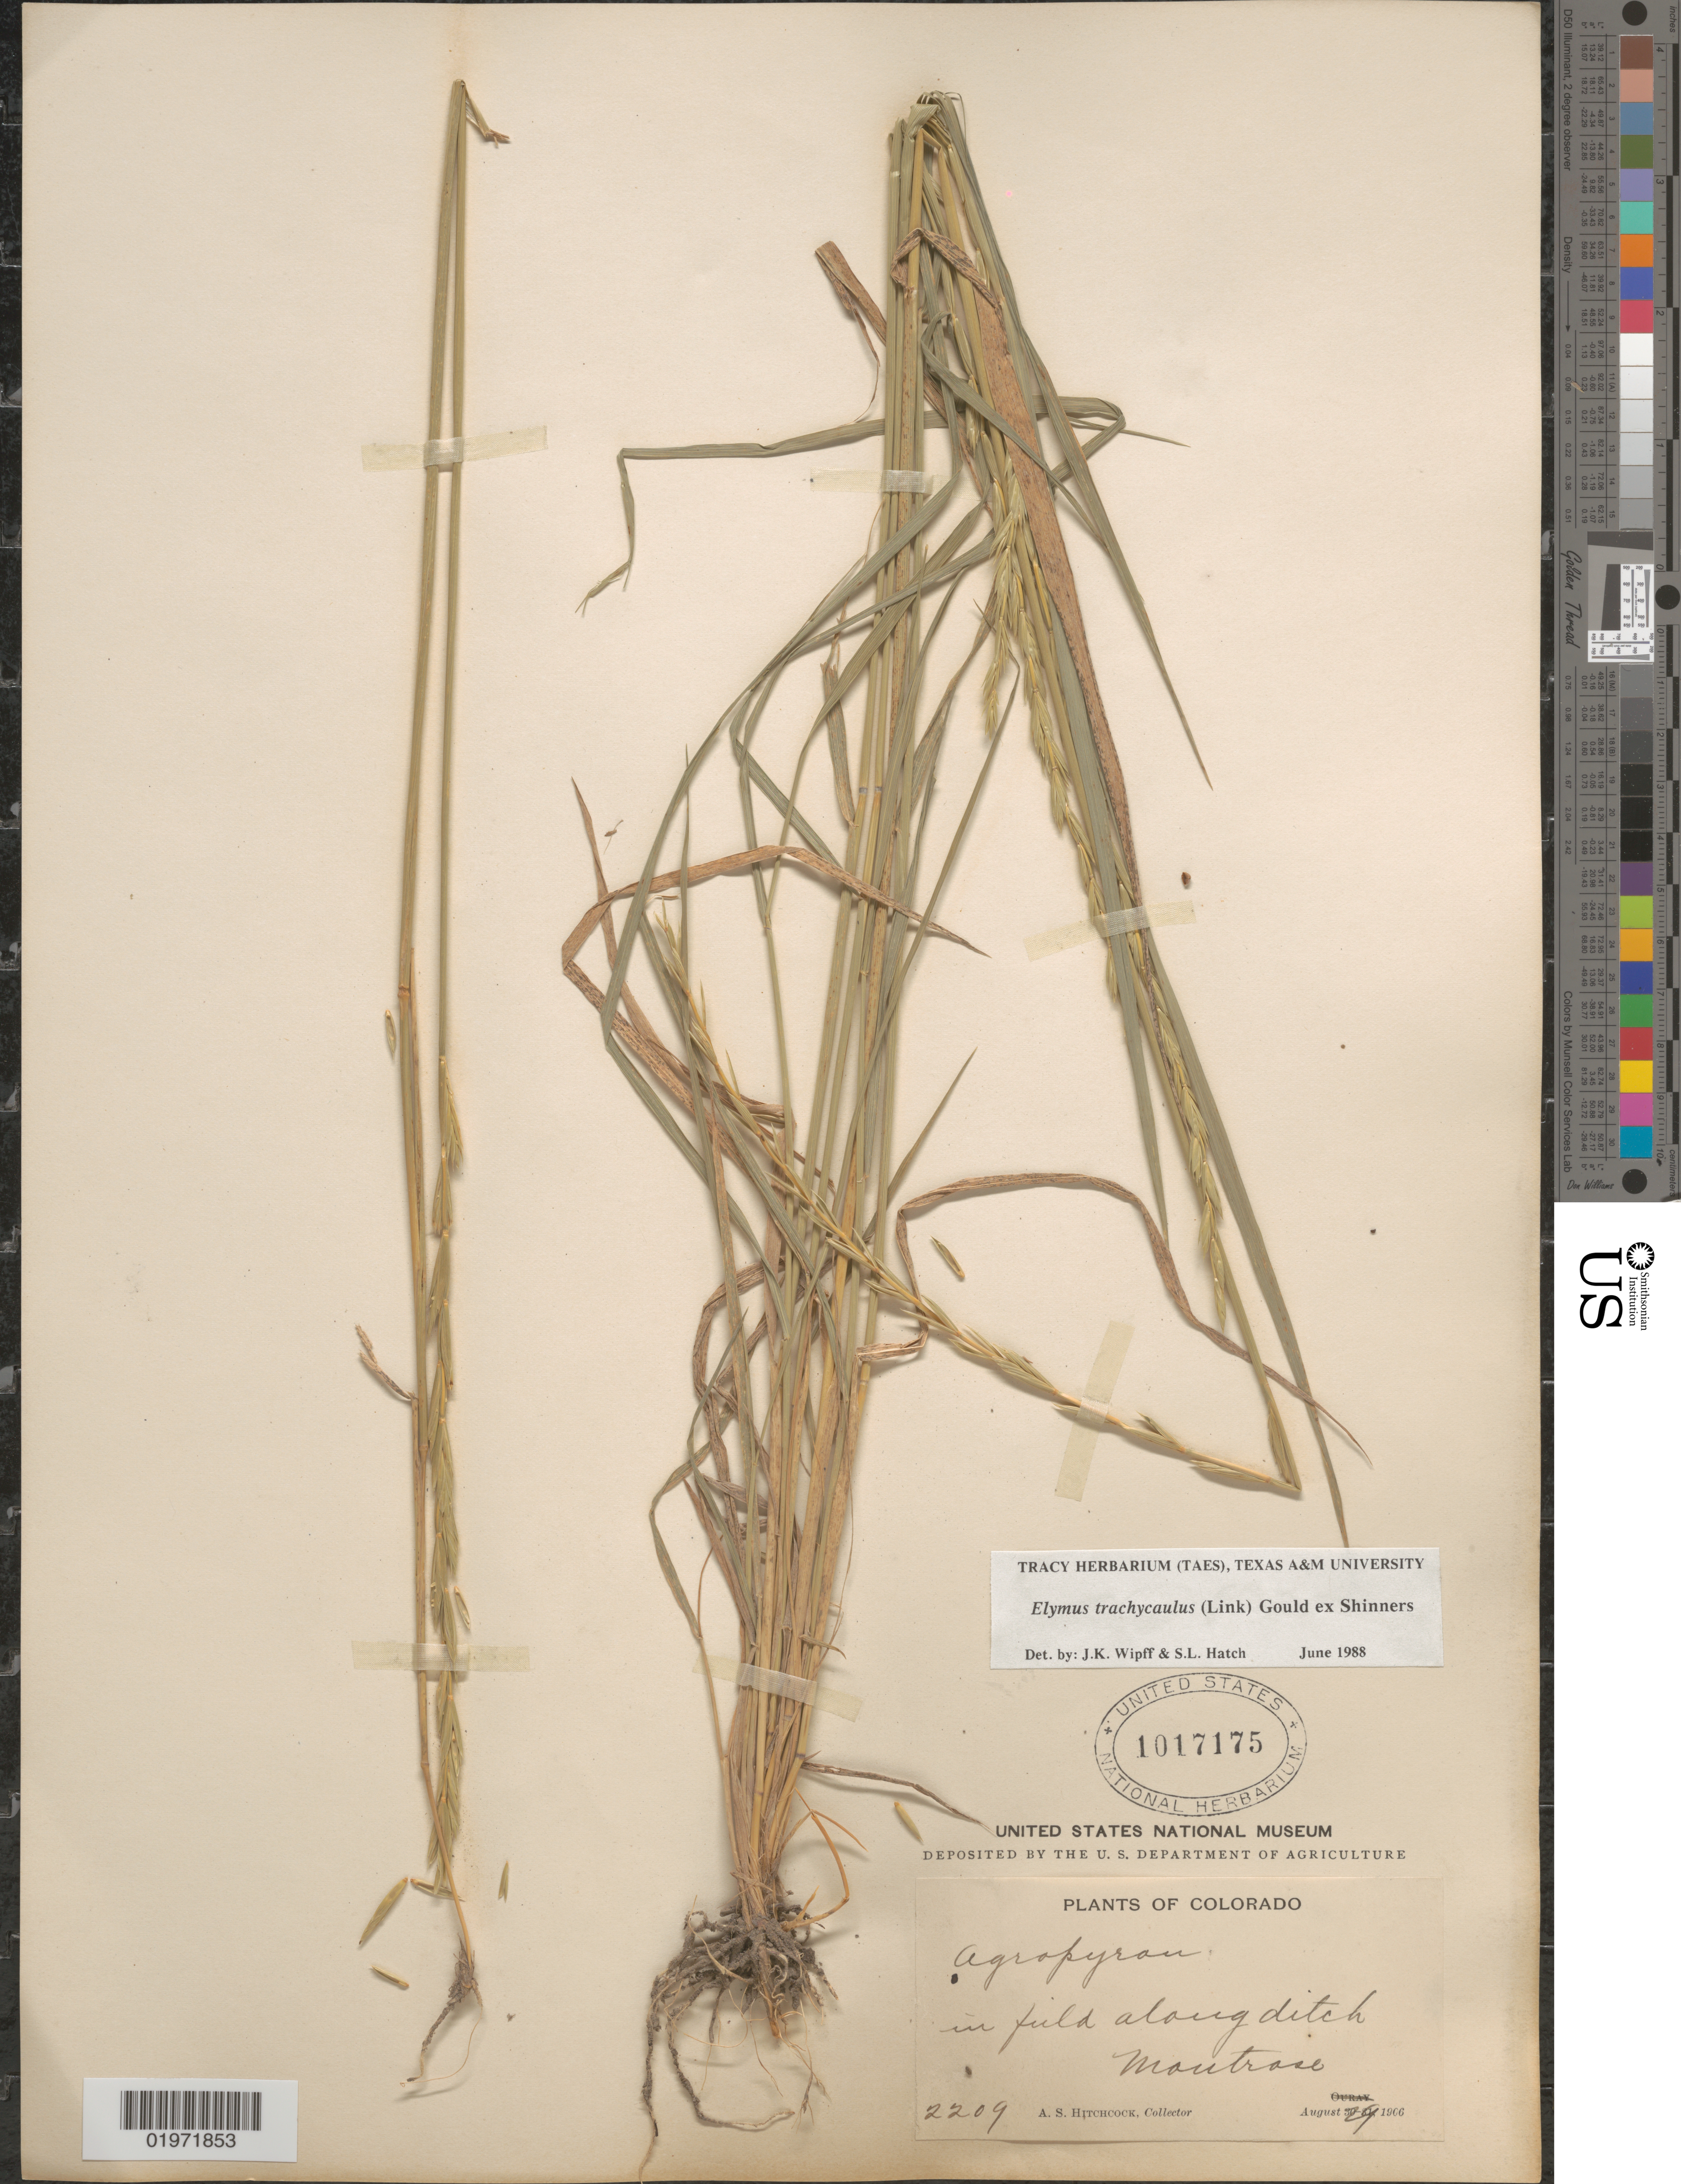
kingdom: Plantae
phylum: Tracheophyta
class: Liliopsida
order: Poales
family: Poaceae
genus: Elymus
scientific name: Elymus trachycaulus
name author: (Link) Gould ex Shinners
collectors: A. S. Hitchcock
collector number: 2209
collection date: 1906-08-29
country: United States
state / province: Colorado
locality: In field along ditch. Montrose.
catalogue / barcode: US 1017175